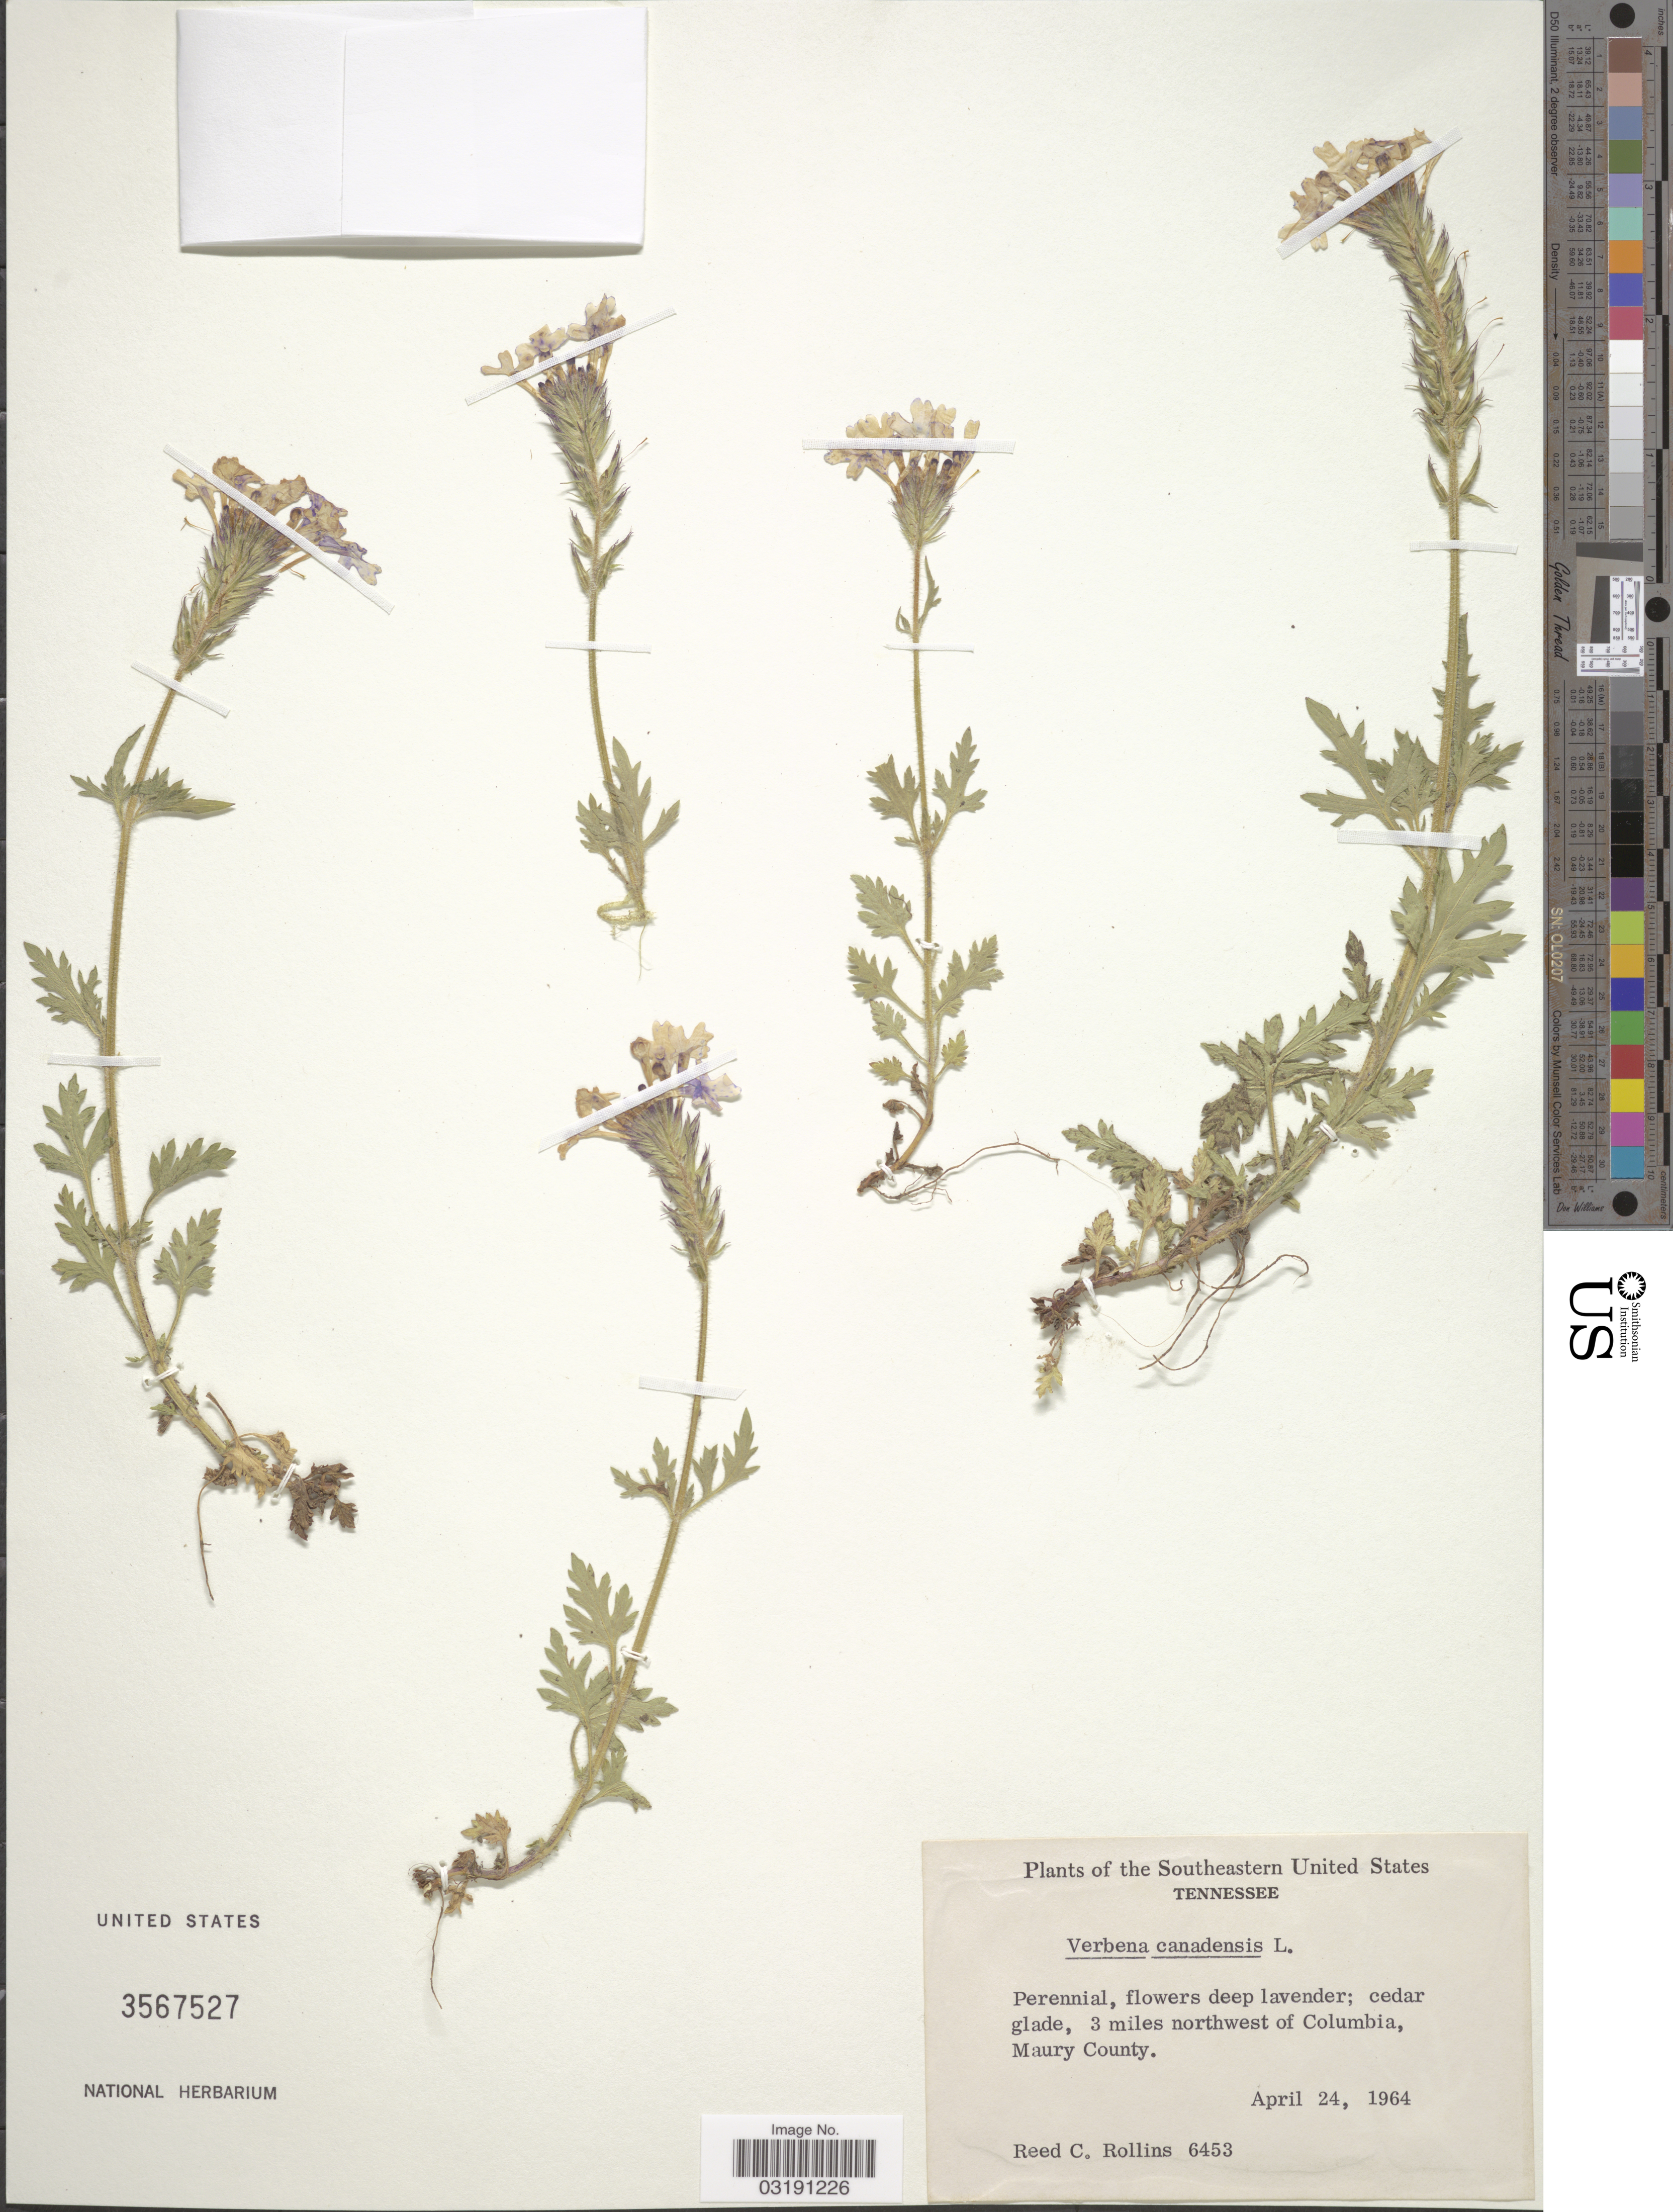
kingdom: Plantae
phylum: Tracheophyta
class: Magnoliopsida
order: Lamiales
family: Verbenaceae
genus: Verbena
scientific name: Verbena canadensis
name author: (L.) Britton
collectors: R. C. Rollins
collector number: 6453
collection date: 1964-04-24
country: United States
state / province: Tennessee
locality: Southern United States. Cedar glade, 3 miles northeast of Columbia, Maury County.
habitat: cedar glade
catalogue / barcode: US 3567527